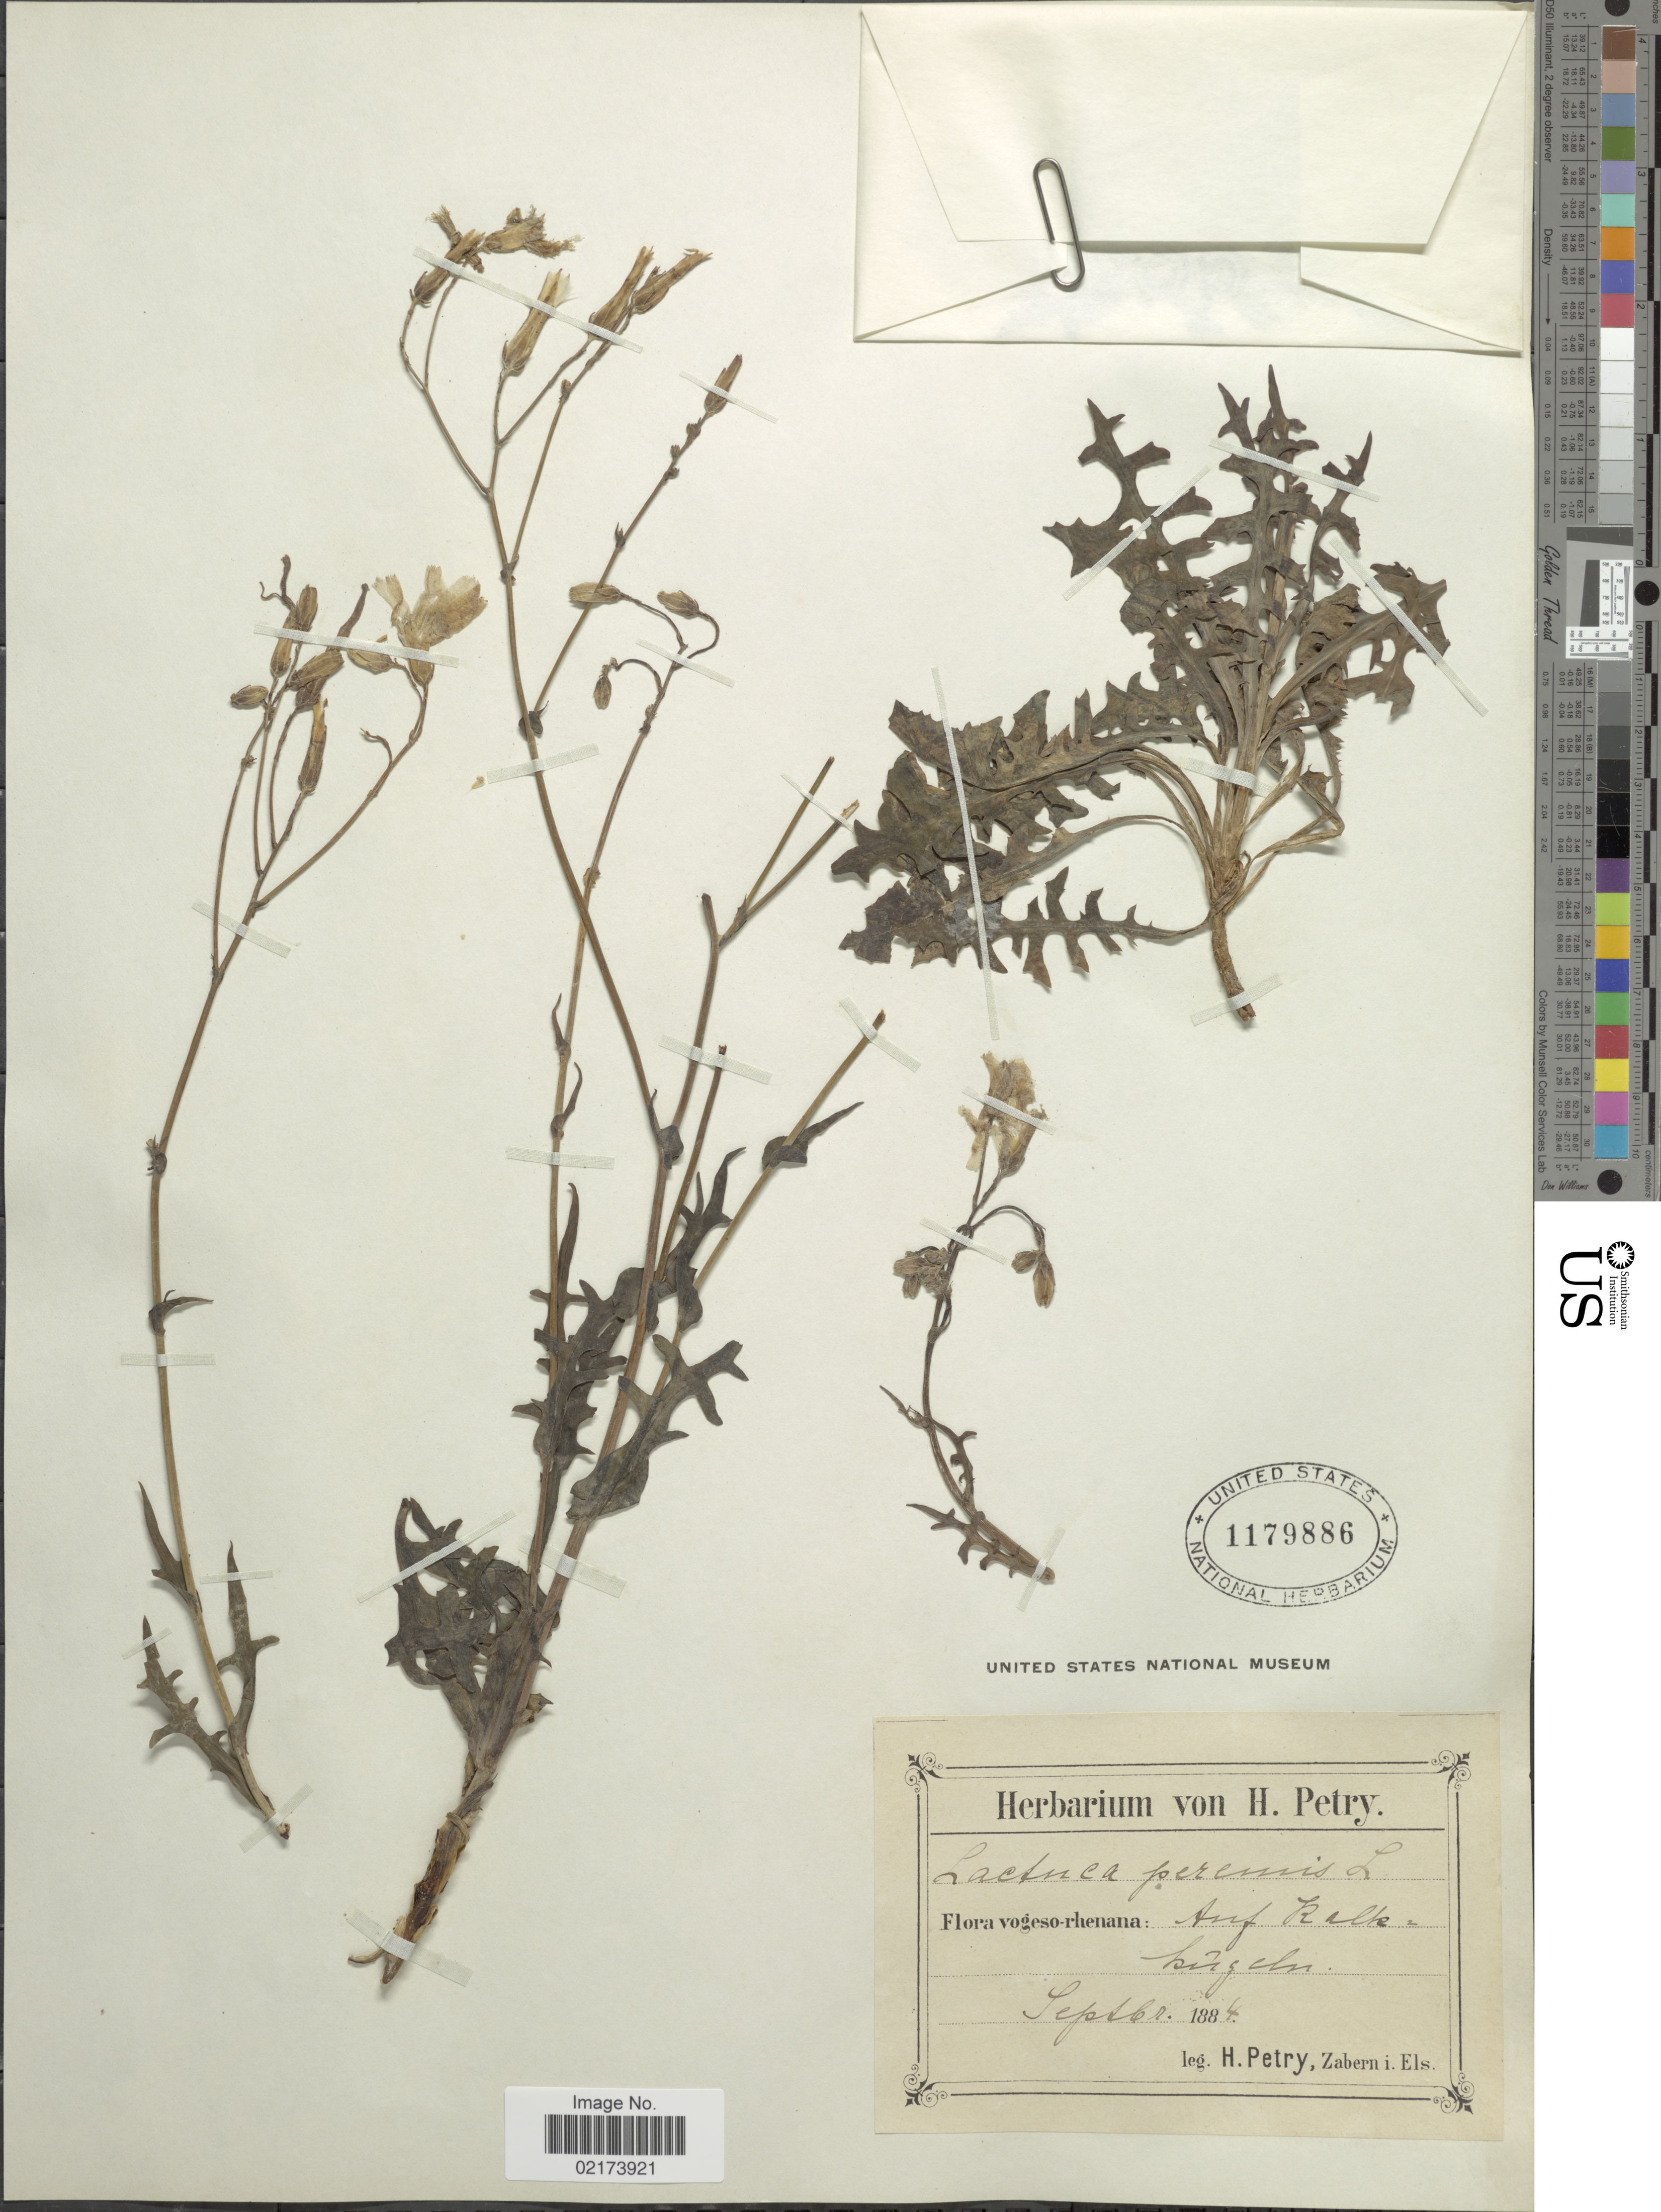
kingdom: Plantae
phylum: Tracheophyta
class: Magnoliopsida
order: Asterales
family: Asteraceae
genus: Lactuca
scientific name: Lactuca perennis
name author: L.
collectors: H. Petry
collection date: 1884-09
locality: Vogeso-Rhenana, auf Kalkhugeln [interpreted]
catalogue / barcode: US 1179886